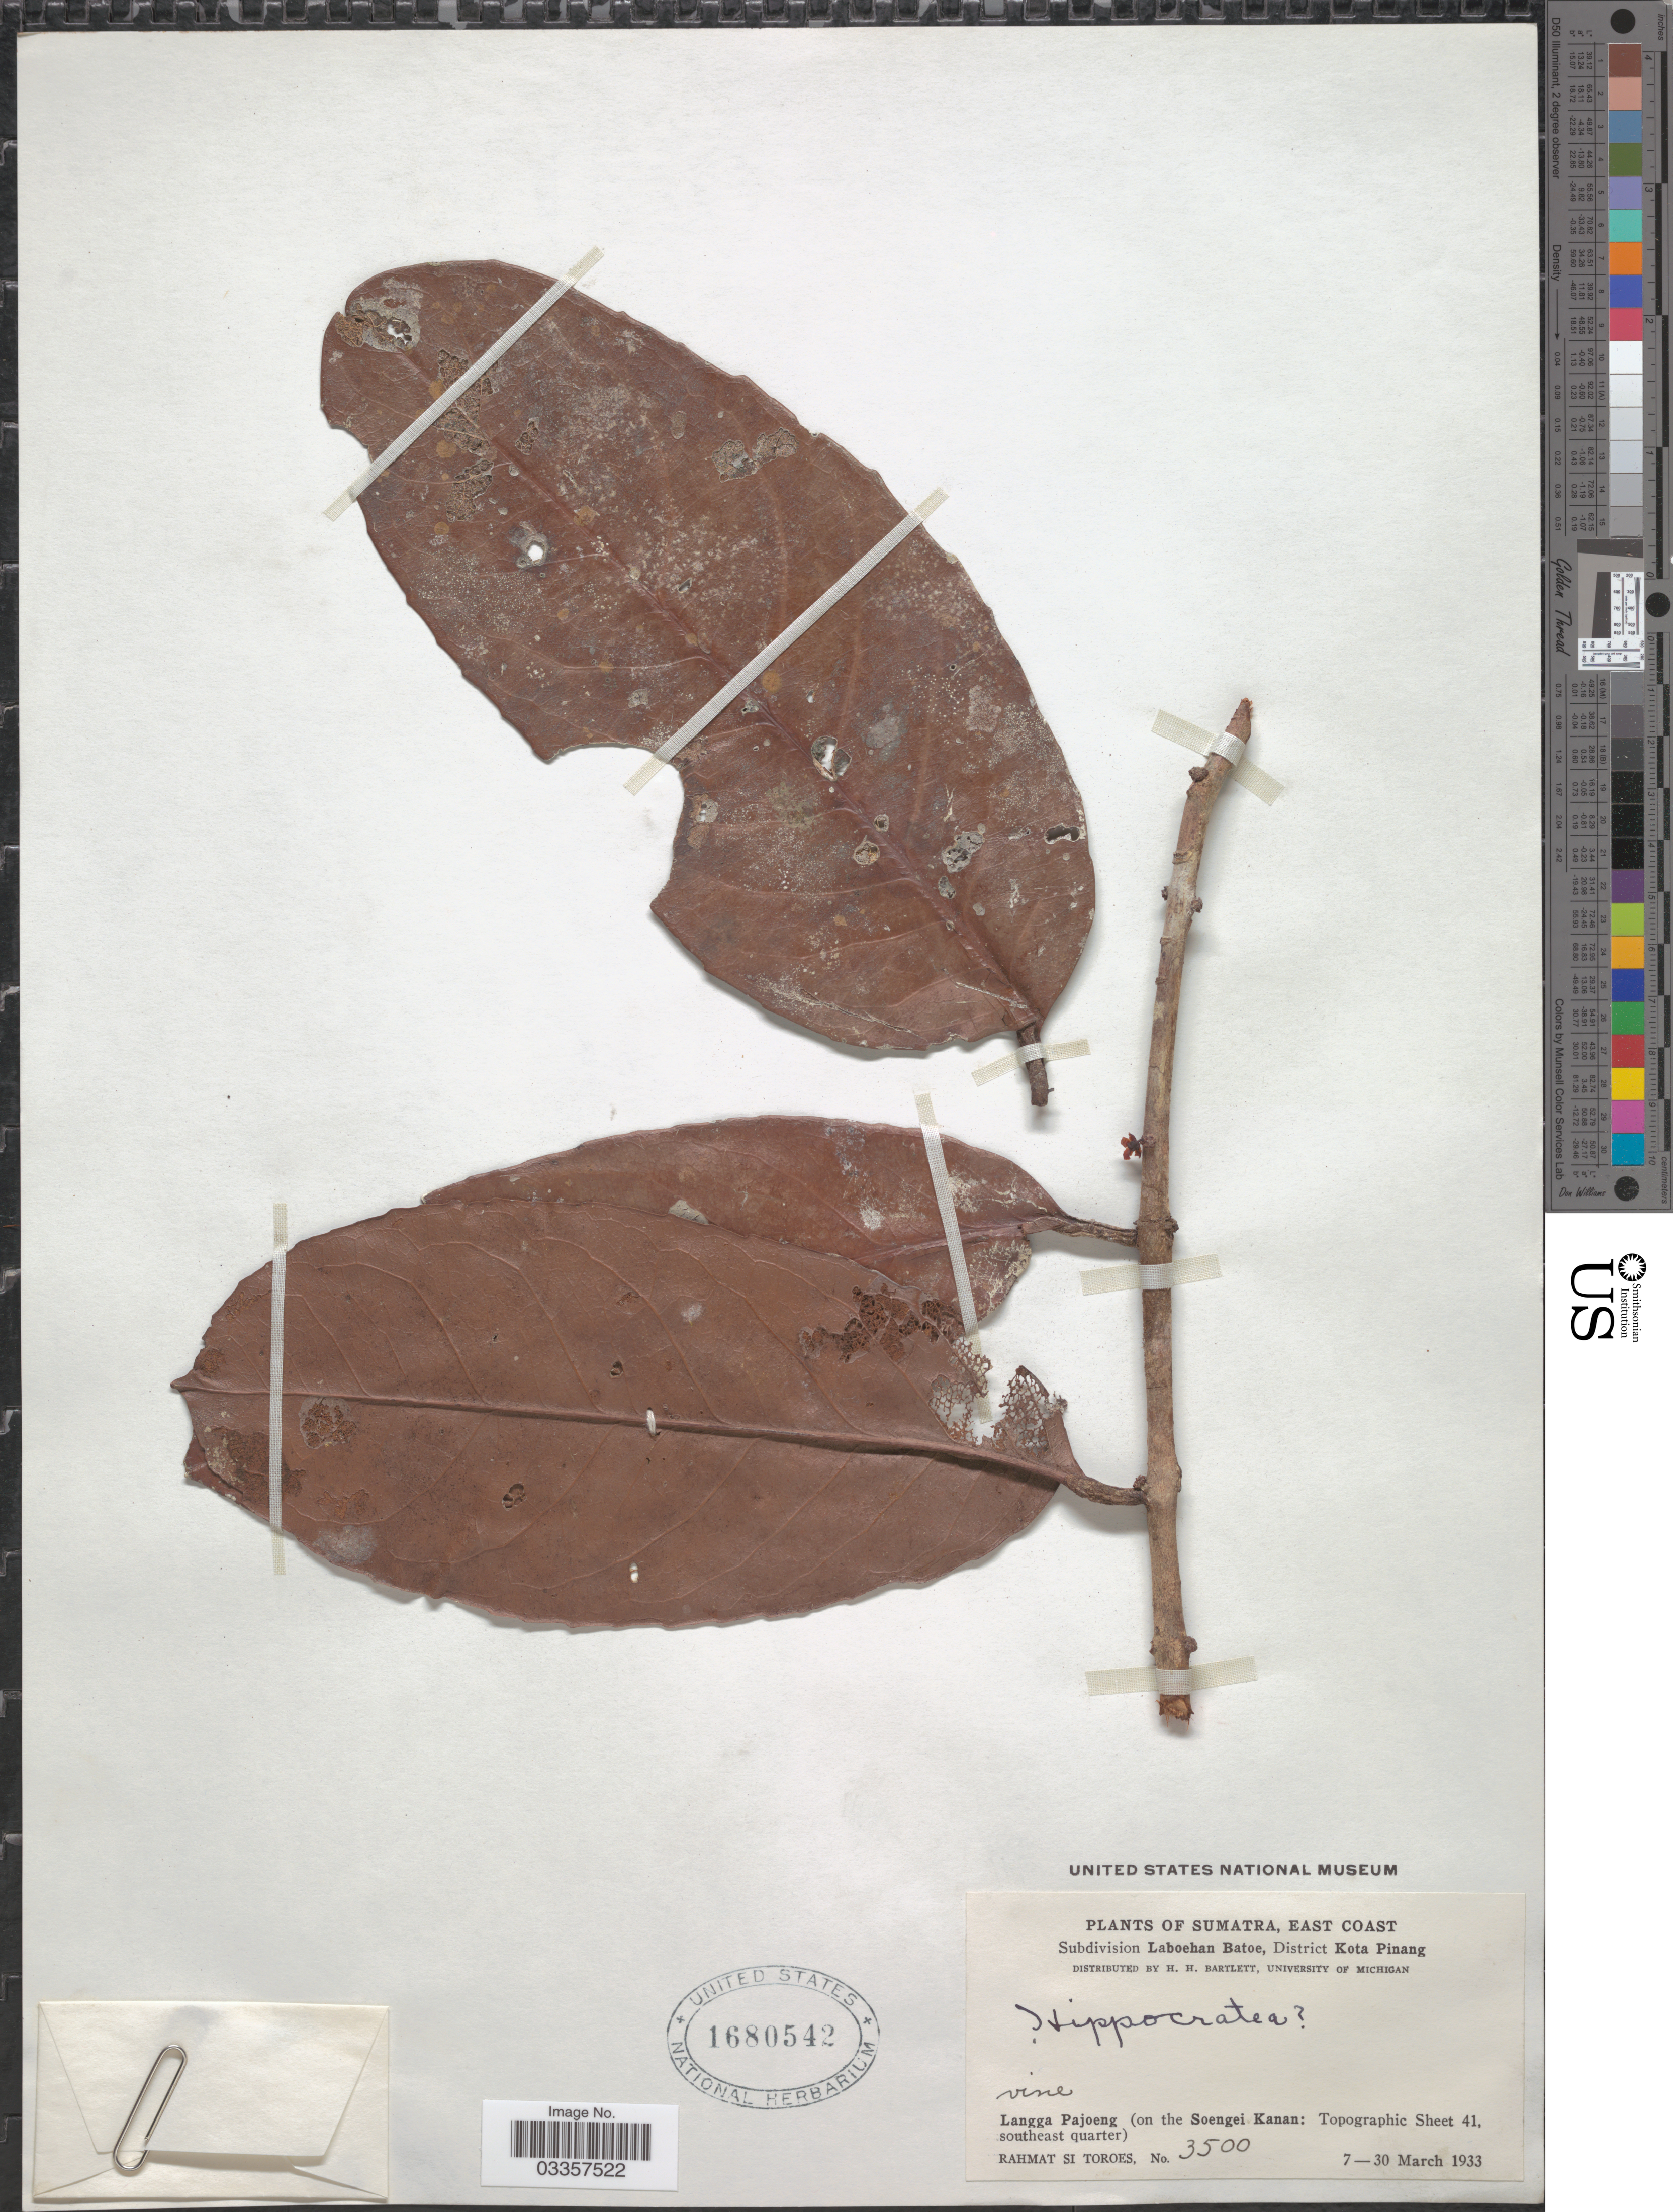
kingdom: Plantae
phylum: Tracheophyta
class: Magnoliopsida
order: Celastrales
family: Celastraceae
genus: Hippocratea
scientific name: Hippocratea sp.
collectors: Rahmat Si Boeea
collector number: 3500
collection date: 1933-03-07/1933-03-30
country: Indonesia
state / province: Sumatra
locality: East Coast. Subdivision Laboehan Batoe, District Kota Pinang. Langga Pajoeng (on the Soengei Kanan: Topographic Sheet 41, southeast quarter).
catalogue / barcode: US 1680542